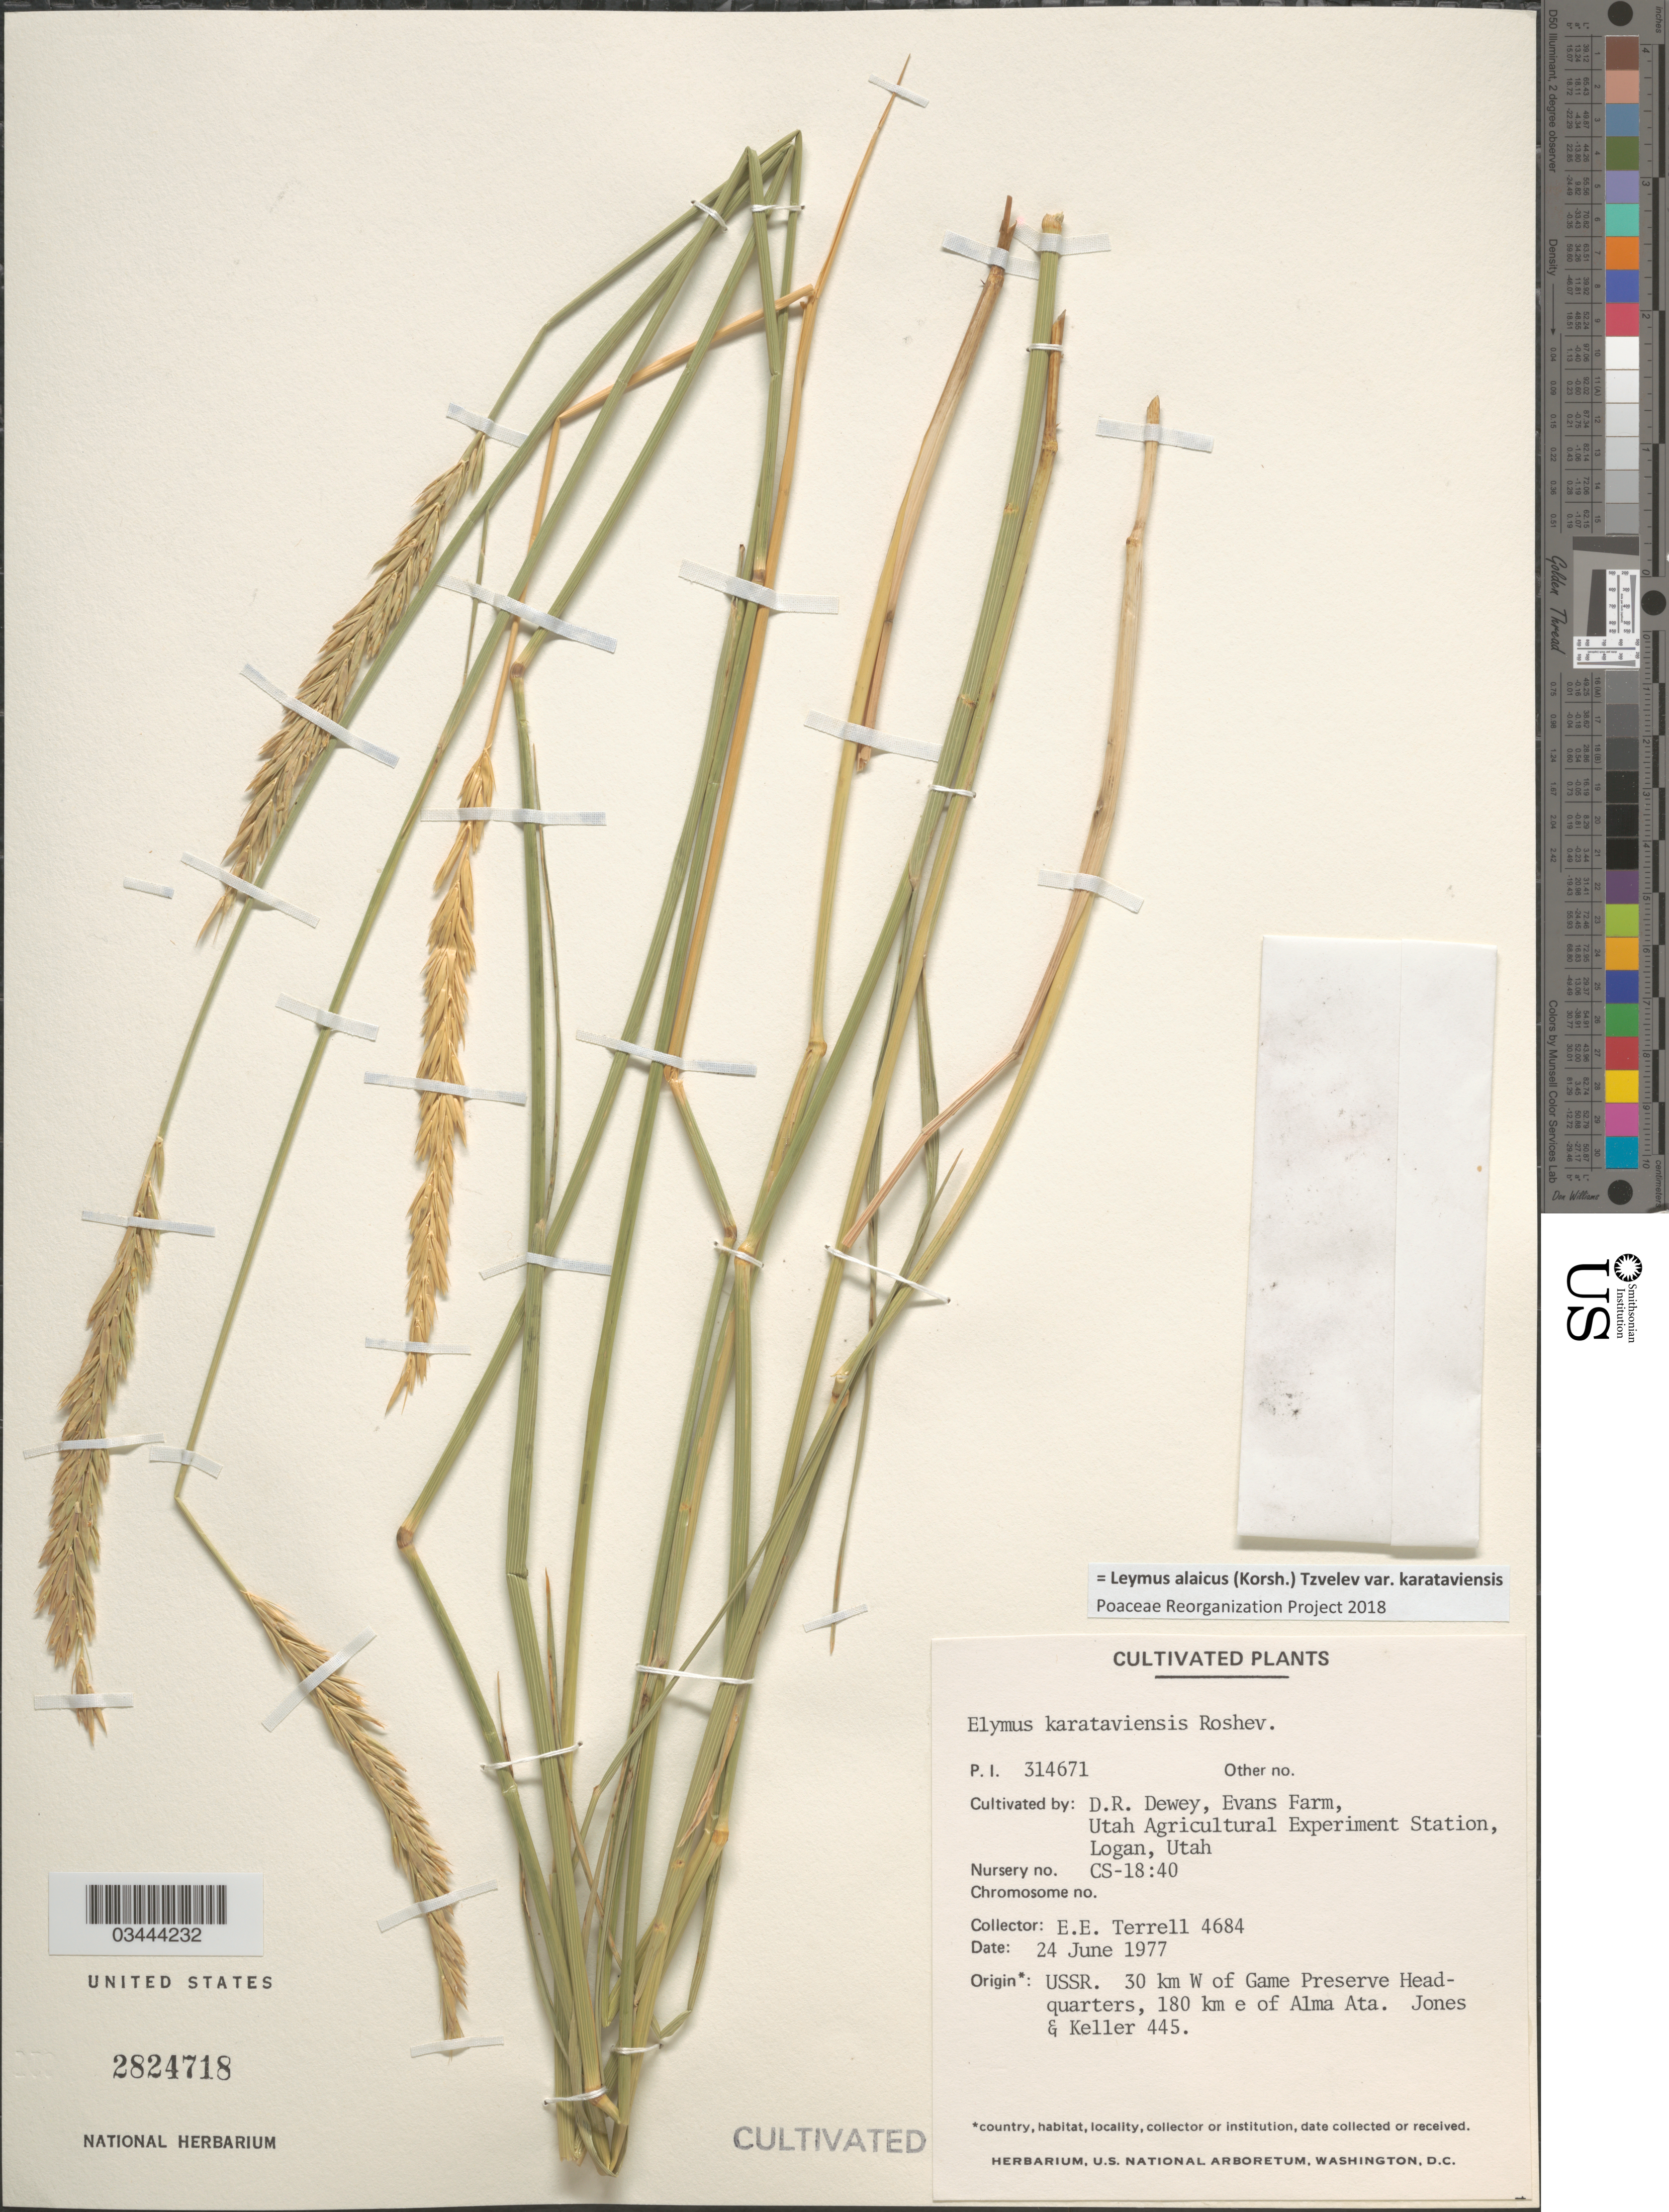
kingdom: Plantae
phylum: Tracheophyta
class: Liliopsida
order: Poales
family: Poaceae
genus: Leymus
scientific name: Leymus alaicus subsp. karataviensis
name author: (Roshev.) Tzvelev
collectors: D. Dewey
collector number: P.I. 314671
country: United States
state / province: Utah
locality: Evans Farm, Utah Agricultural Experiment Station, Logan. Nursery no. CS-18:40.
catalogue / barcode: US 2824718